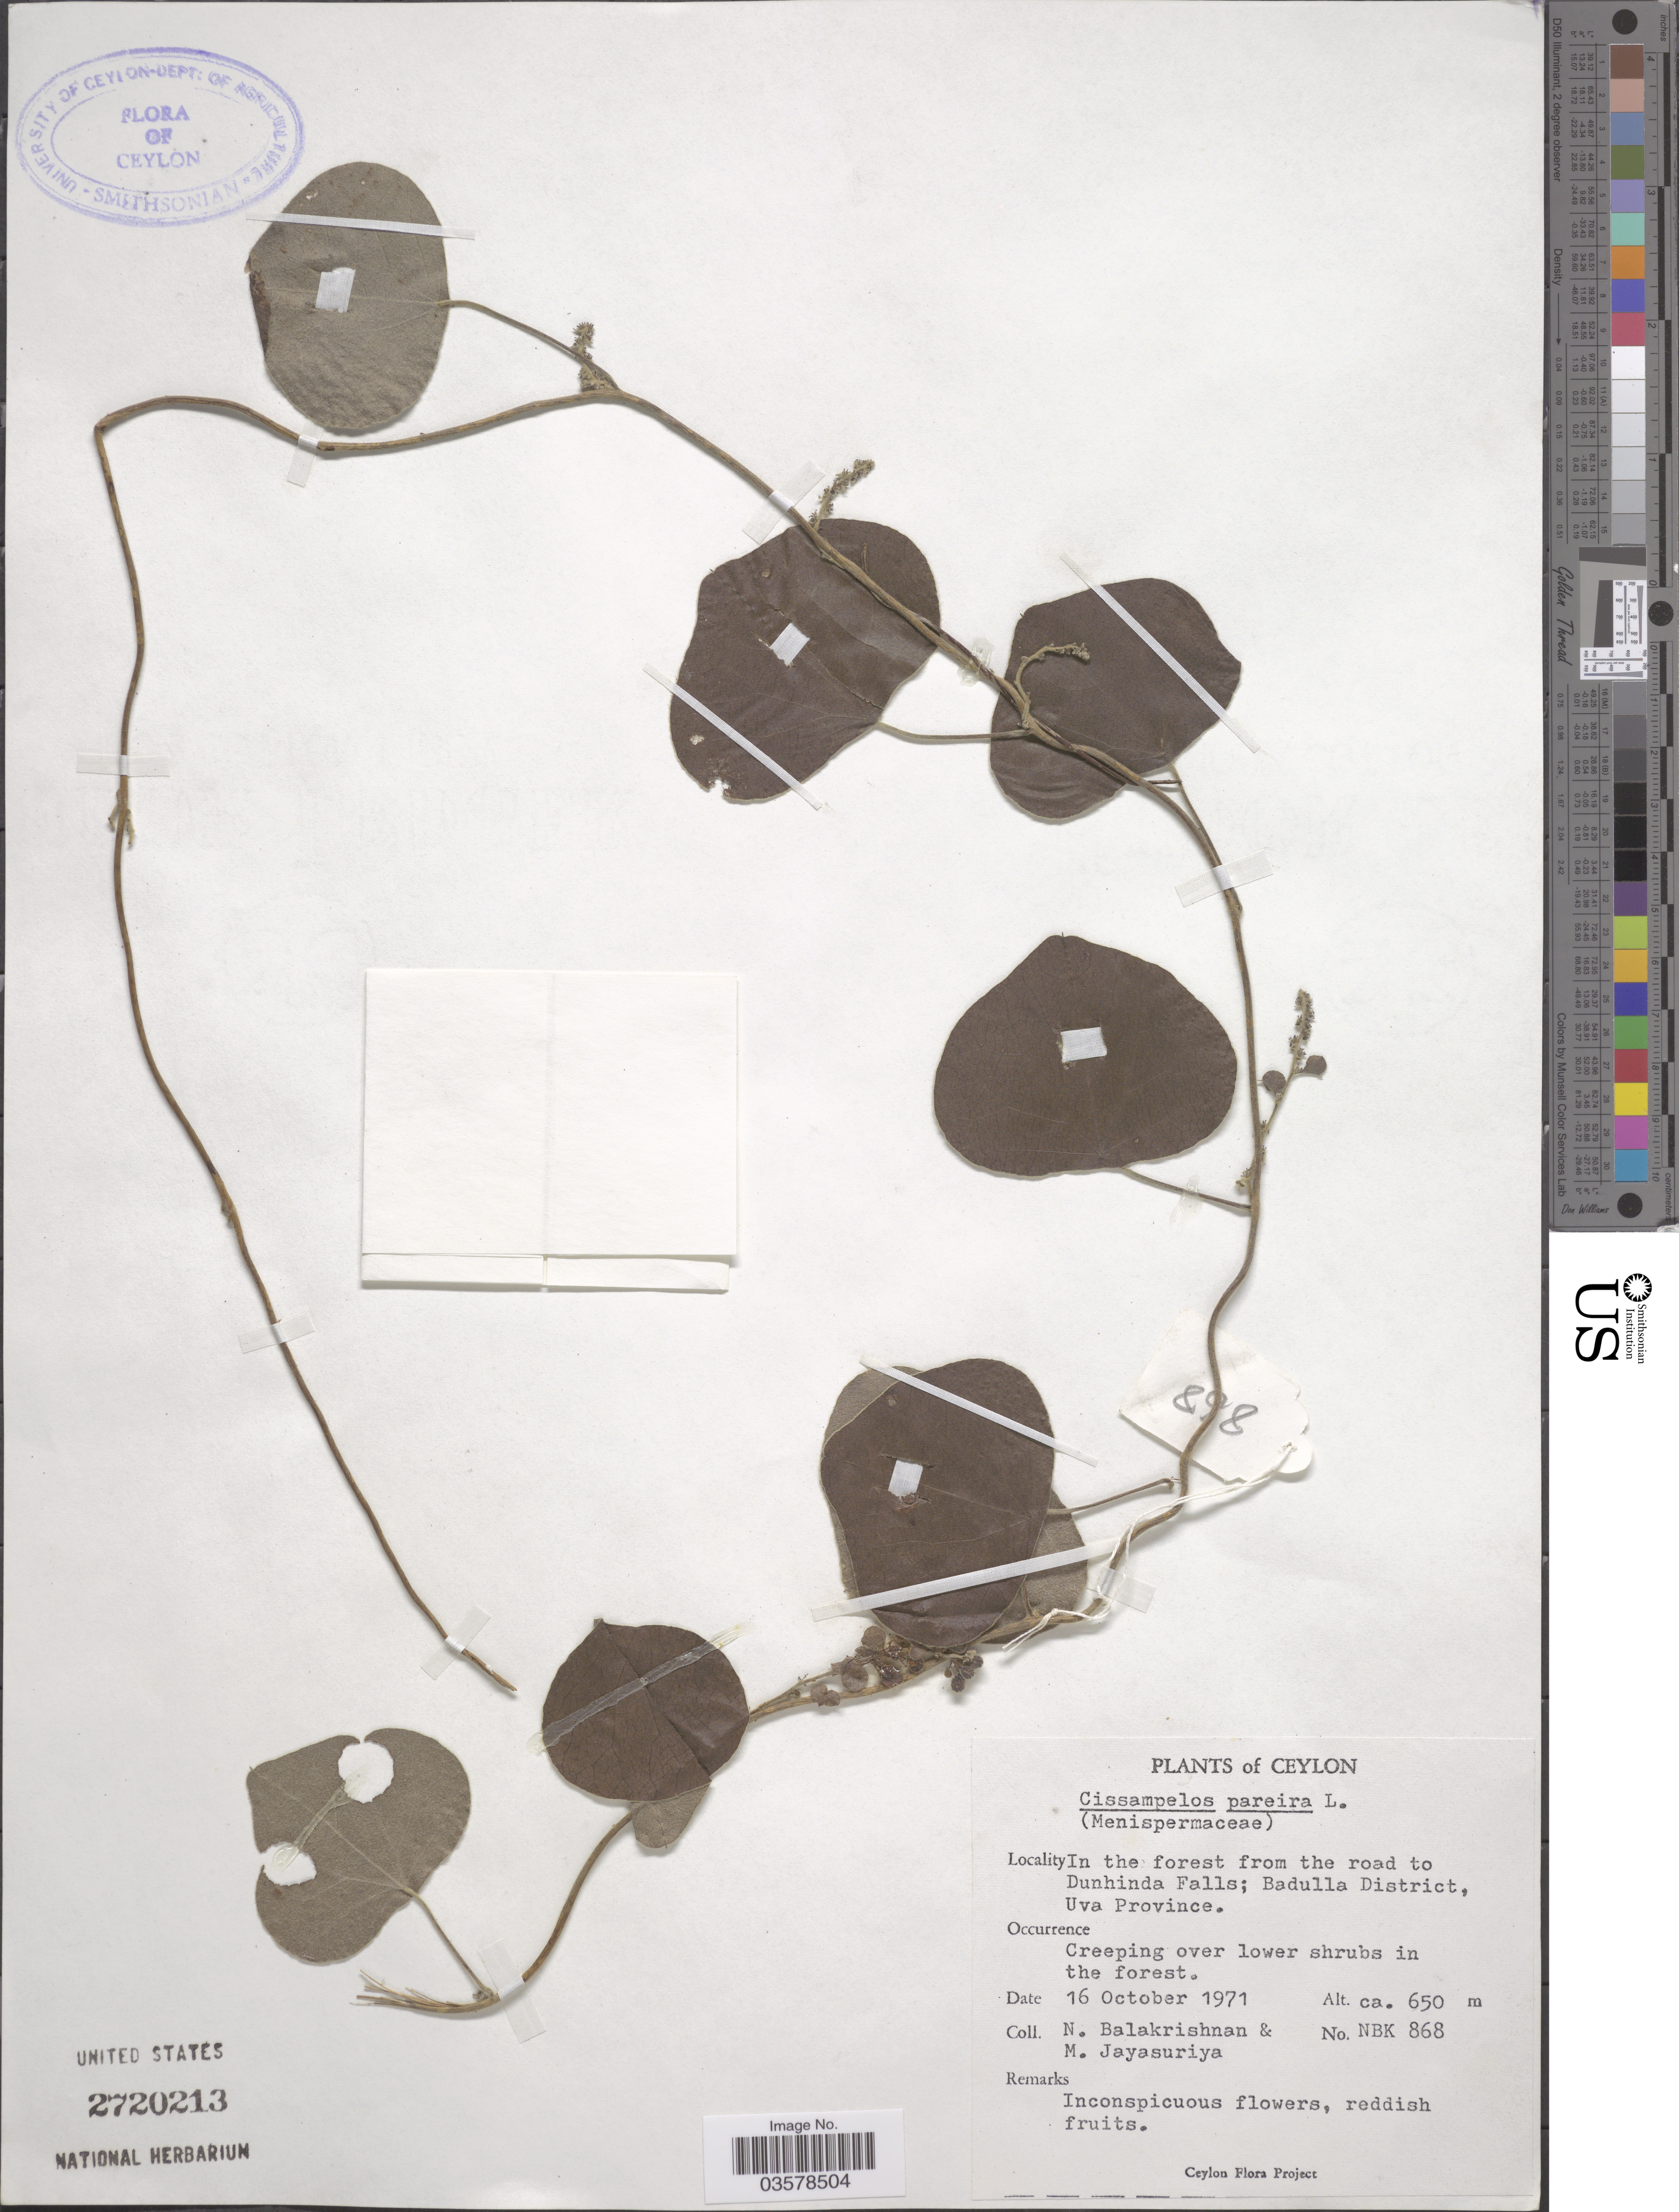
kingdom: Plantae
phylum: Tracheophyta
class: Magnoliopsida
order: Ranunculales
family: Menispermaceae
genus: Cissampelos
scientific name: Cissampelos pareira var. hirsuta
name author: (Buch.-Ham. ex DC.) Forman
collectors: N. Balakrishnan & M. Jayasuriya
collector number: NBK868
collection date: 1971-10-16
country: Sri Lanka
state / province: Uva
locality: Ceylon. In the forest from the road to Dunhinda Falls; Badulla District.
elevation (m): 650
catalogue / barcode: US 2720213